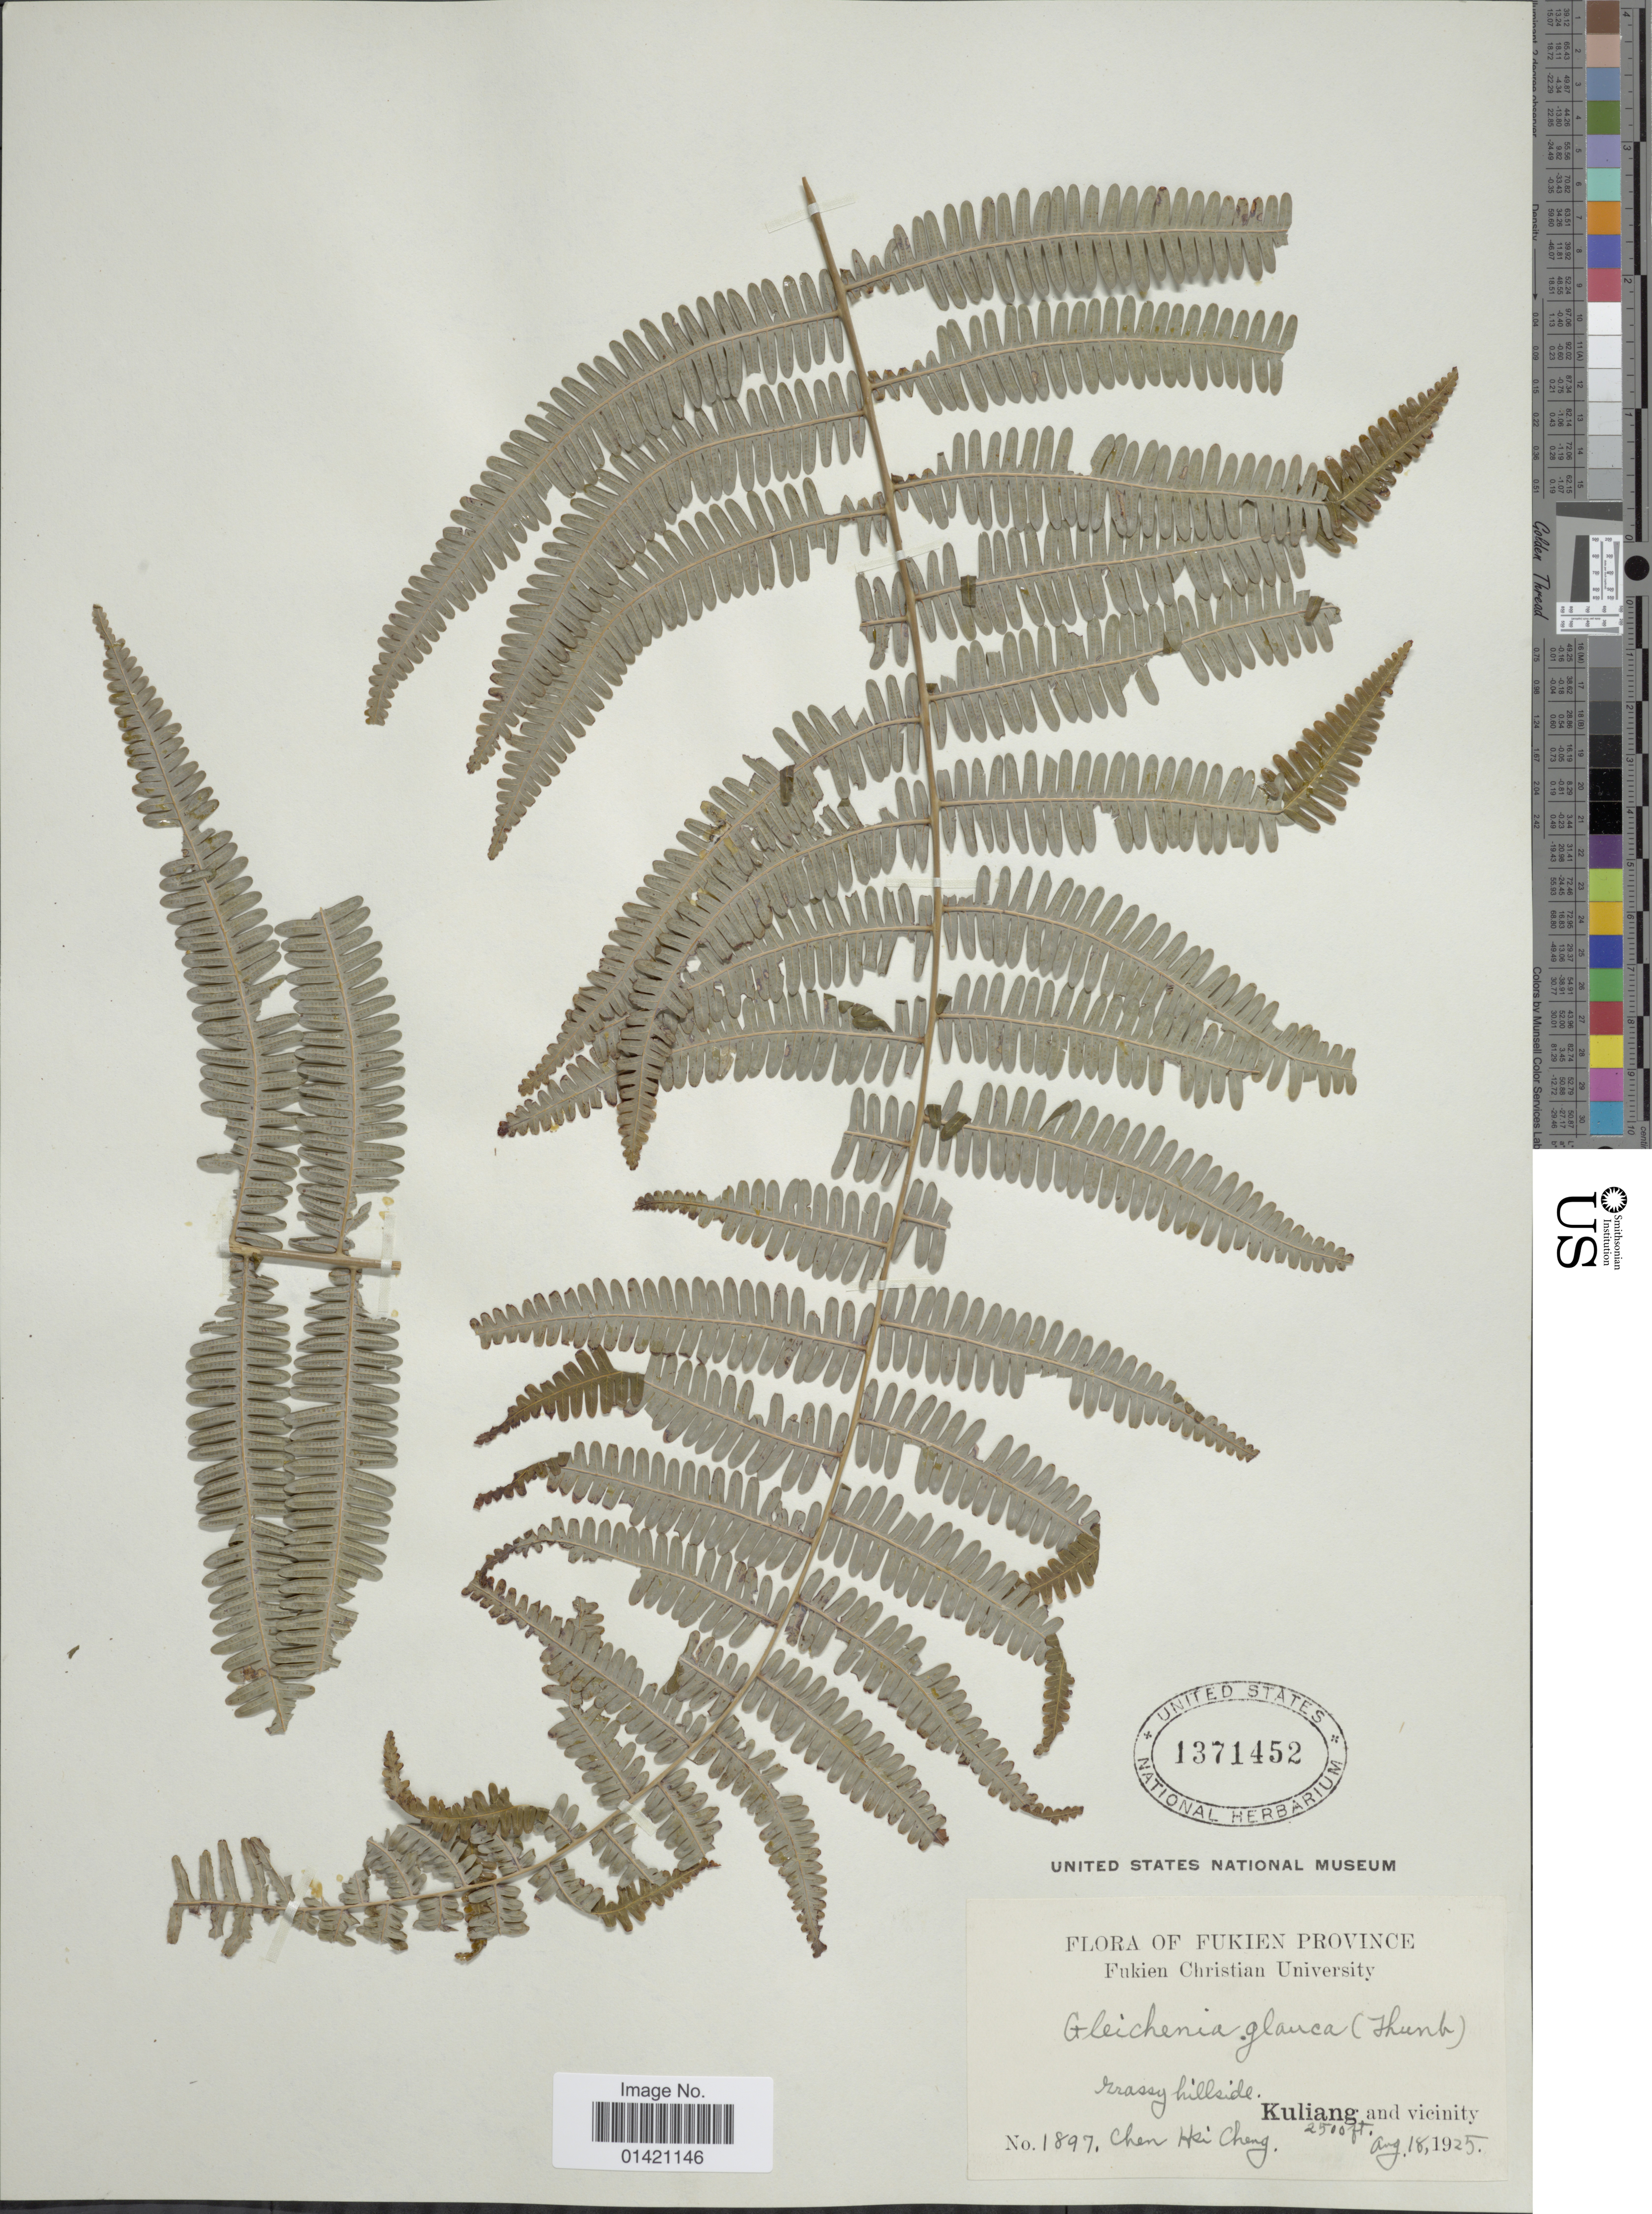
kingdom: Plantae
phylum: Tracheophyta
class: Polypodiopsida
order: Gleicheniales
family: Gleicheniaceae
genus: Diplopterygium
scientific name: Diplopterygium glaucum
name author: (Thunb. ex Houtt.) Nakai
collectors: Chen Hsi Cheng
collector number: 1897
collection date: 1925-08-18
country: China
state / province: Fujian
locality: Fukien Province. Kulianh and vicinity.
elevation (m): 762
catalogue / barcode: US 1371452